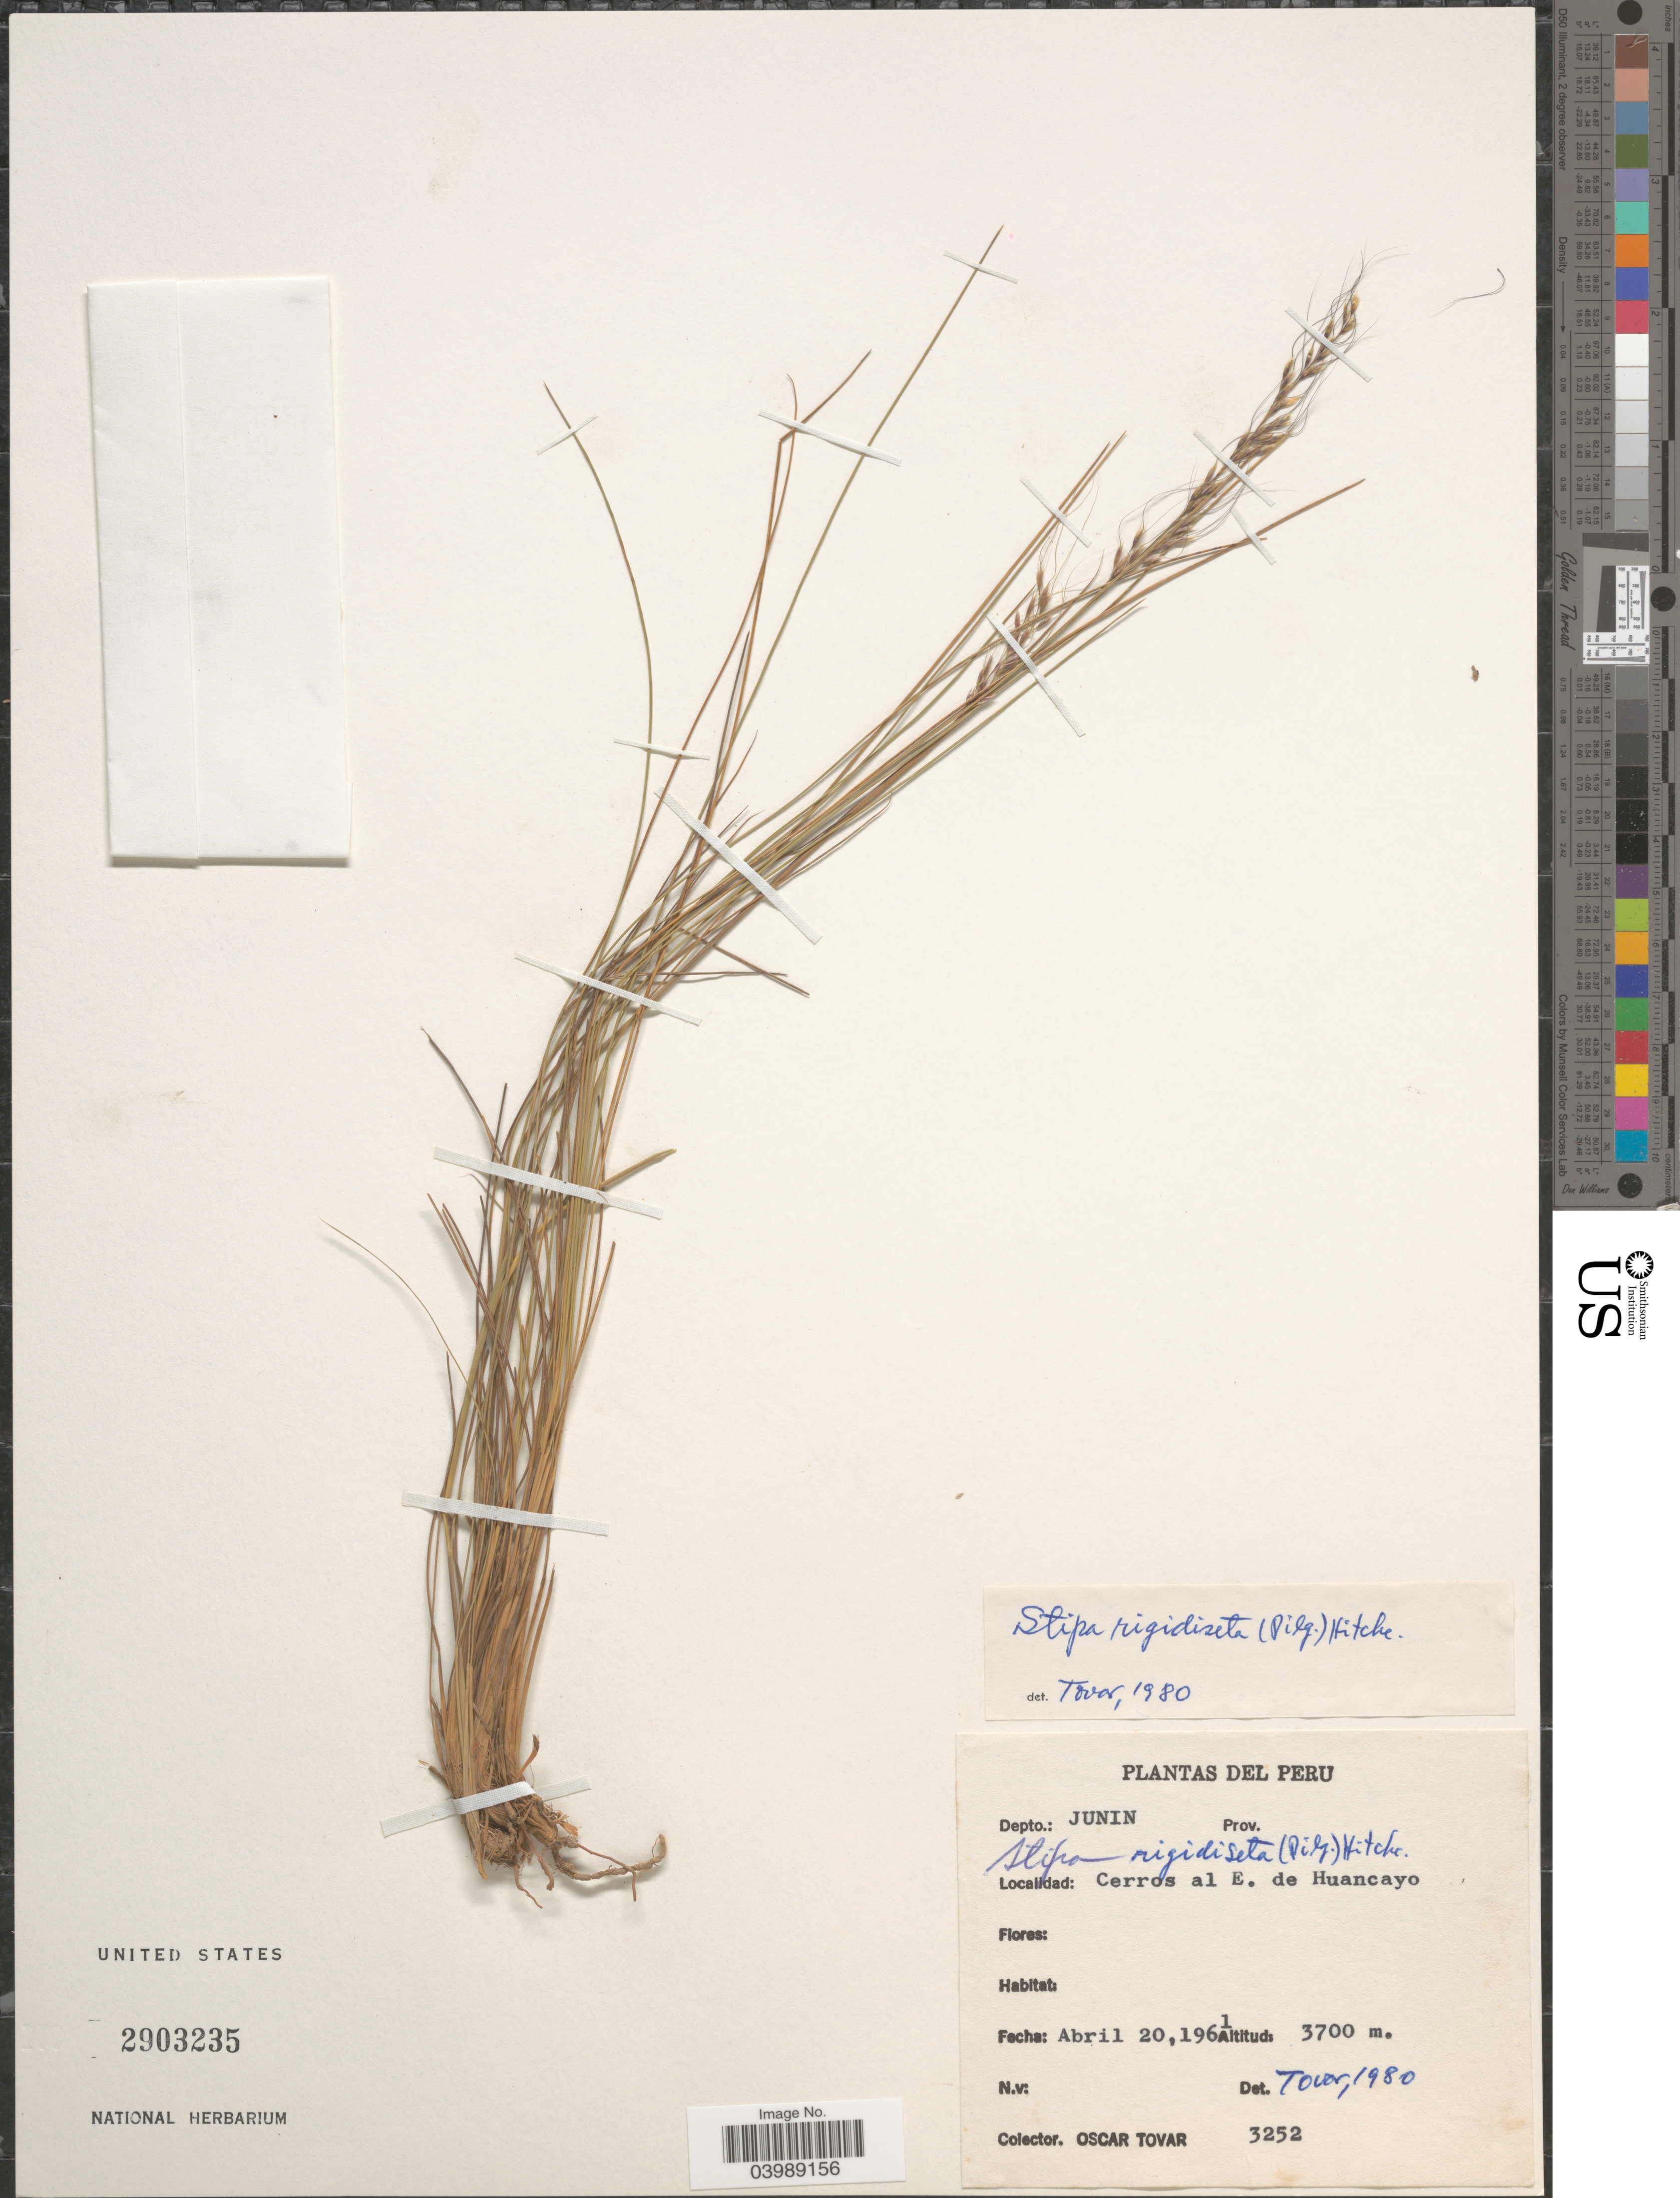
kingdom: Plantae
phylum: Tracheophyta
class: Liliopsida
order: Poales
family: Poaceae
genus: Anatherostipa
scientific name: Anatherostipa rigidiseta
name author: (Pilg.) Peñailillo B.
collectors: Ó. Tovar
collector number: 3252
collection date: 1961-04-20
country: Peru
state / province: Junín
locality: Depto. Junin. Cerros al E. de Huancayo.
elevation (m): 3700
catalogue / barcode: US 2903235